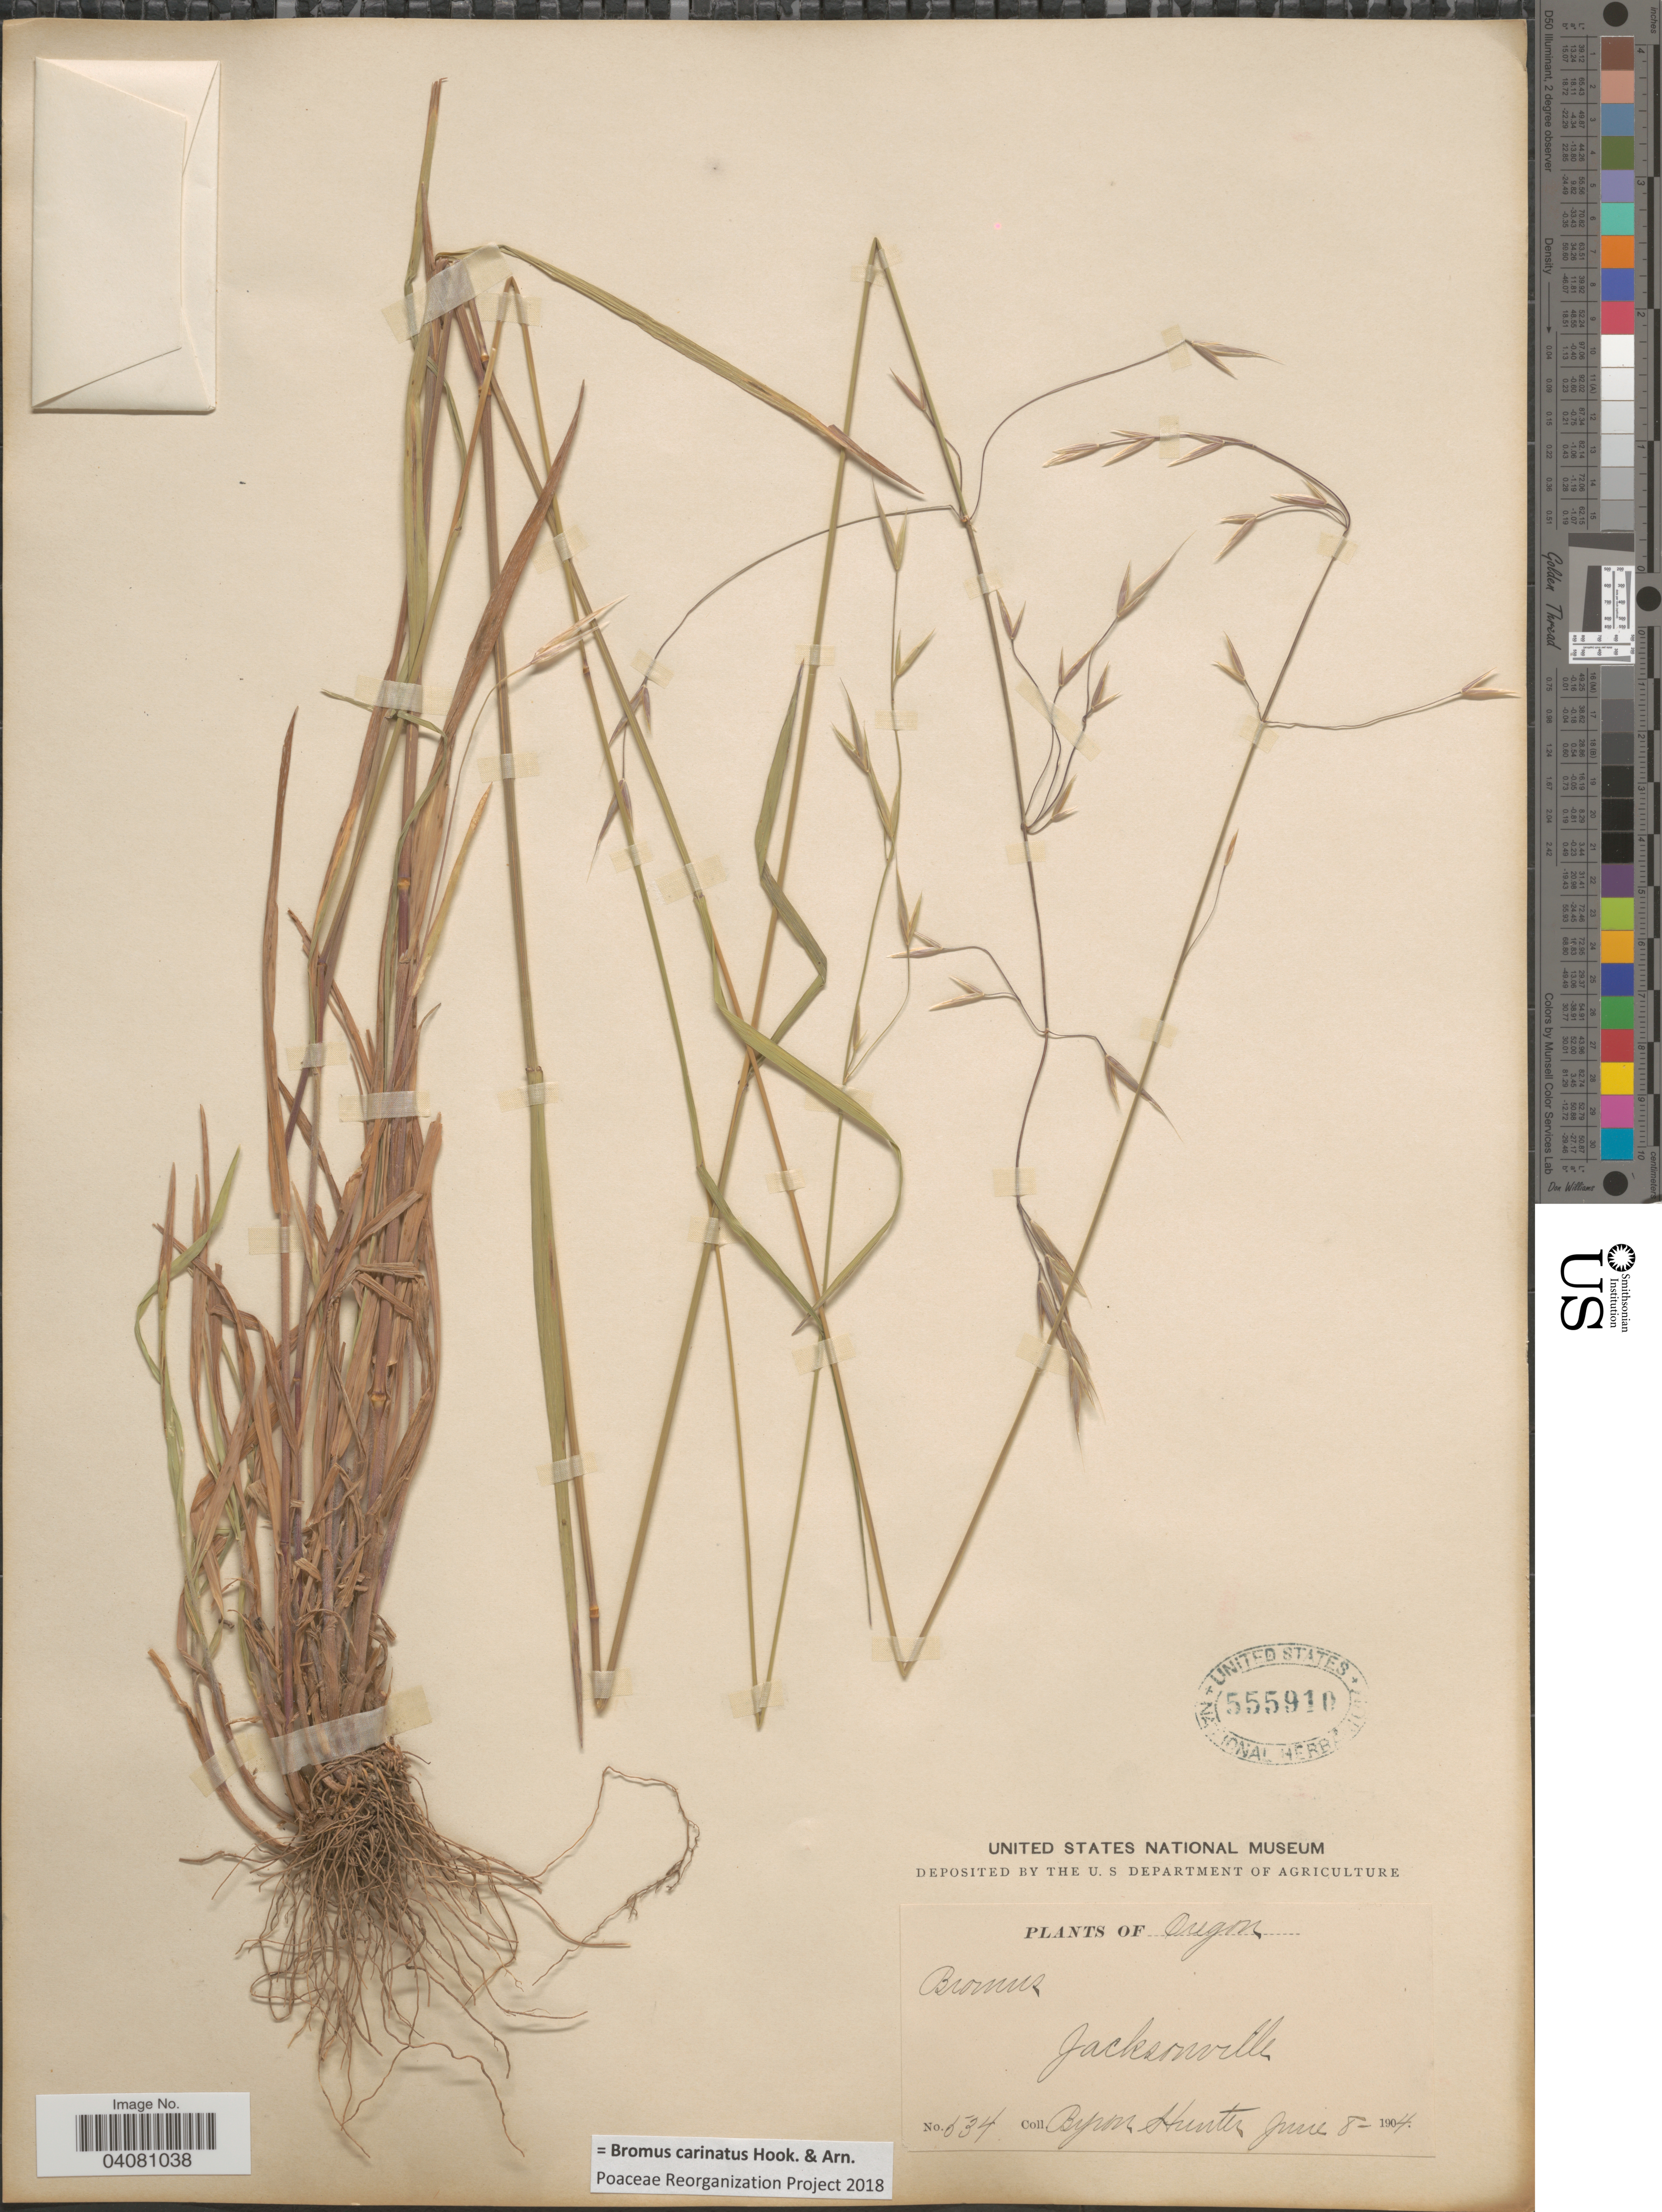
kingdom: Plantae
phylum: Tracheophyta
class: Liliopsida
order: Poales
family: Poaceae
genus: Bromus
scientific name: Bromus carinatus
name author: Hook. & Arn.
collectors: B. Hunter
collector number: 534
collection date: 1904-06-08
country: United States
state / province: Oregon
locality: Jacksonvillle.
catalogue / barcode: US 555910